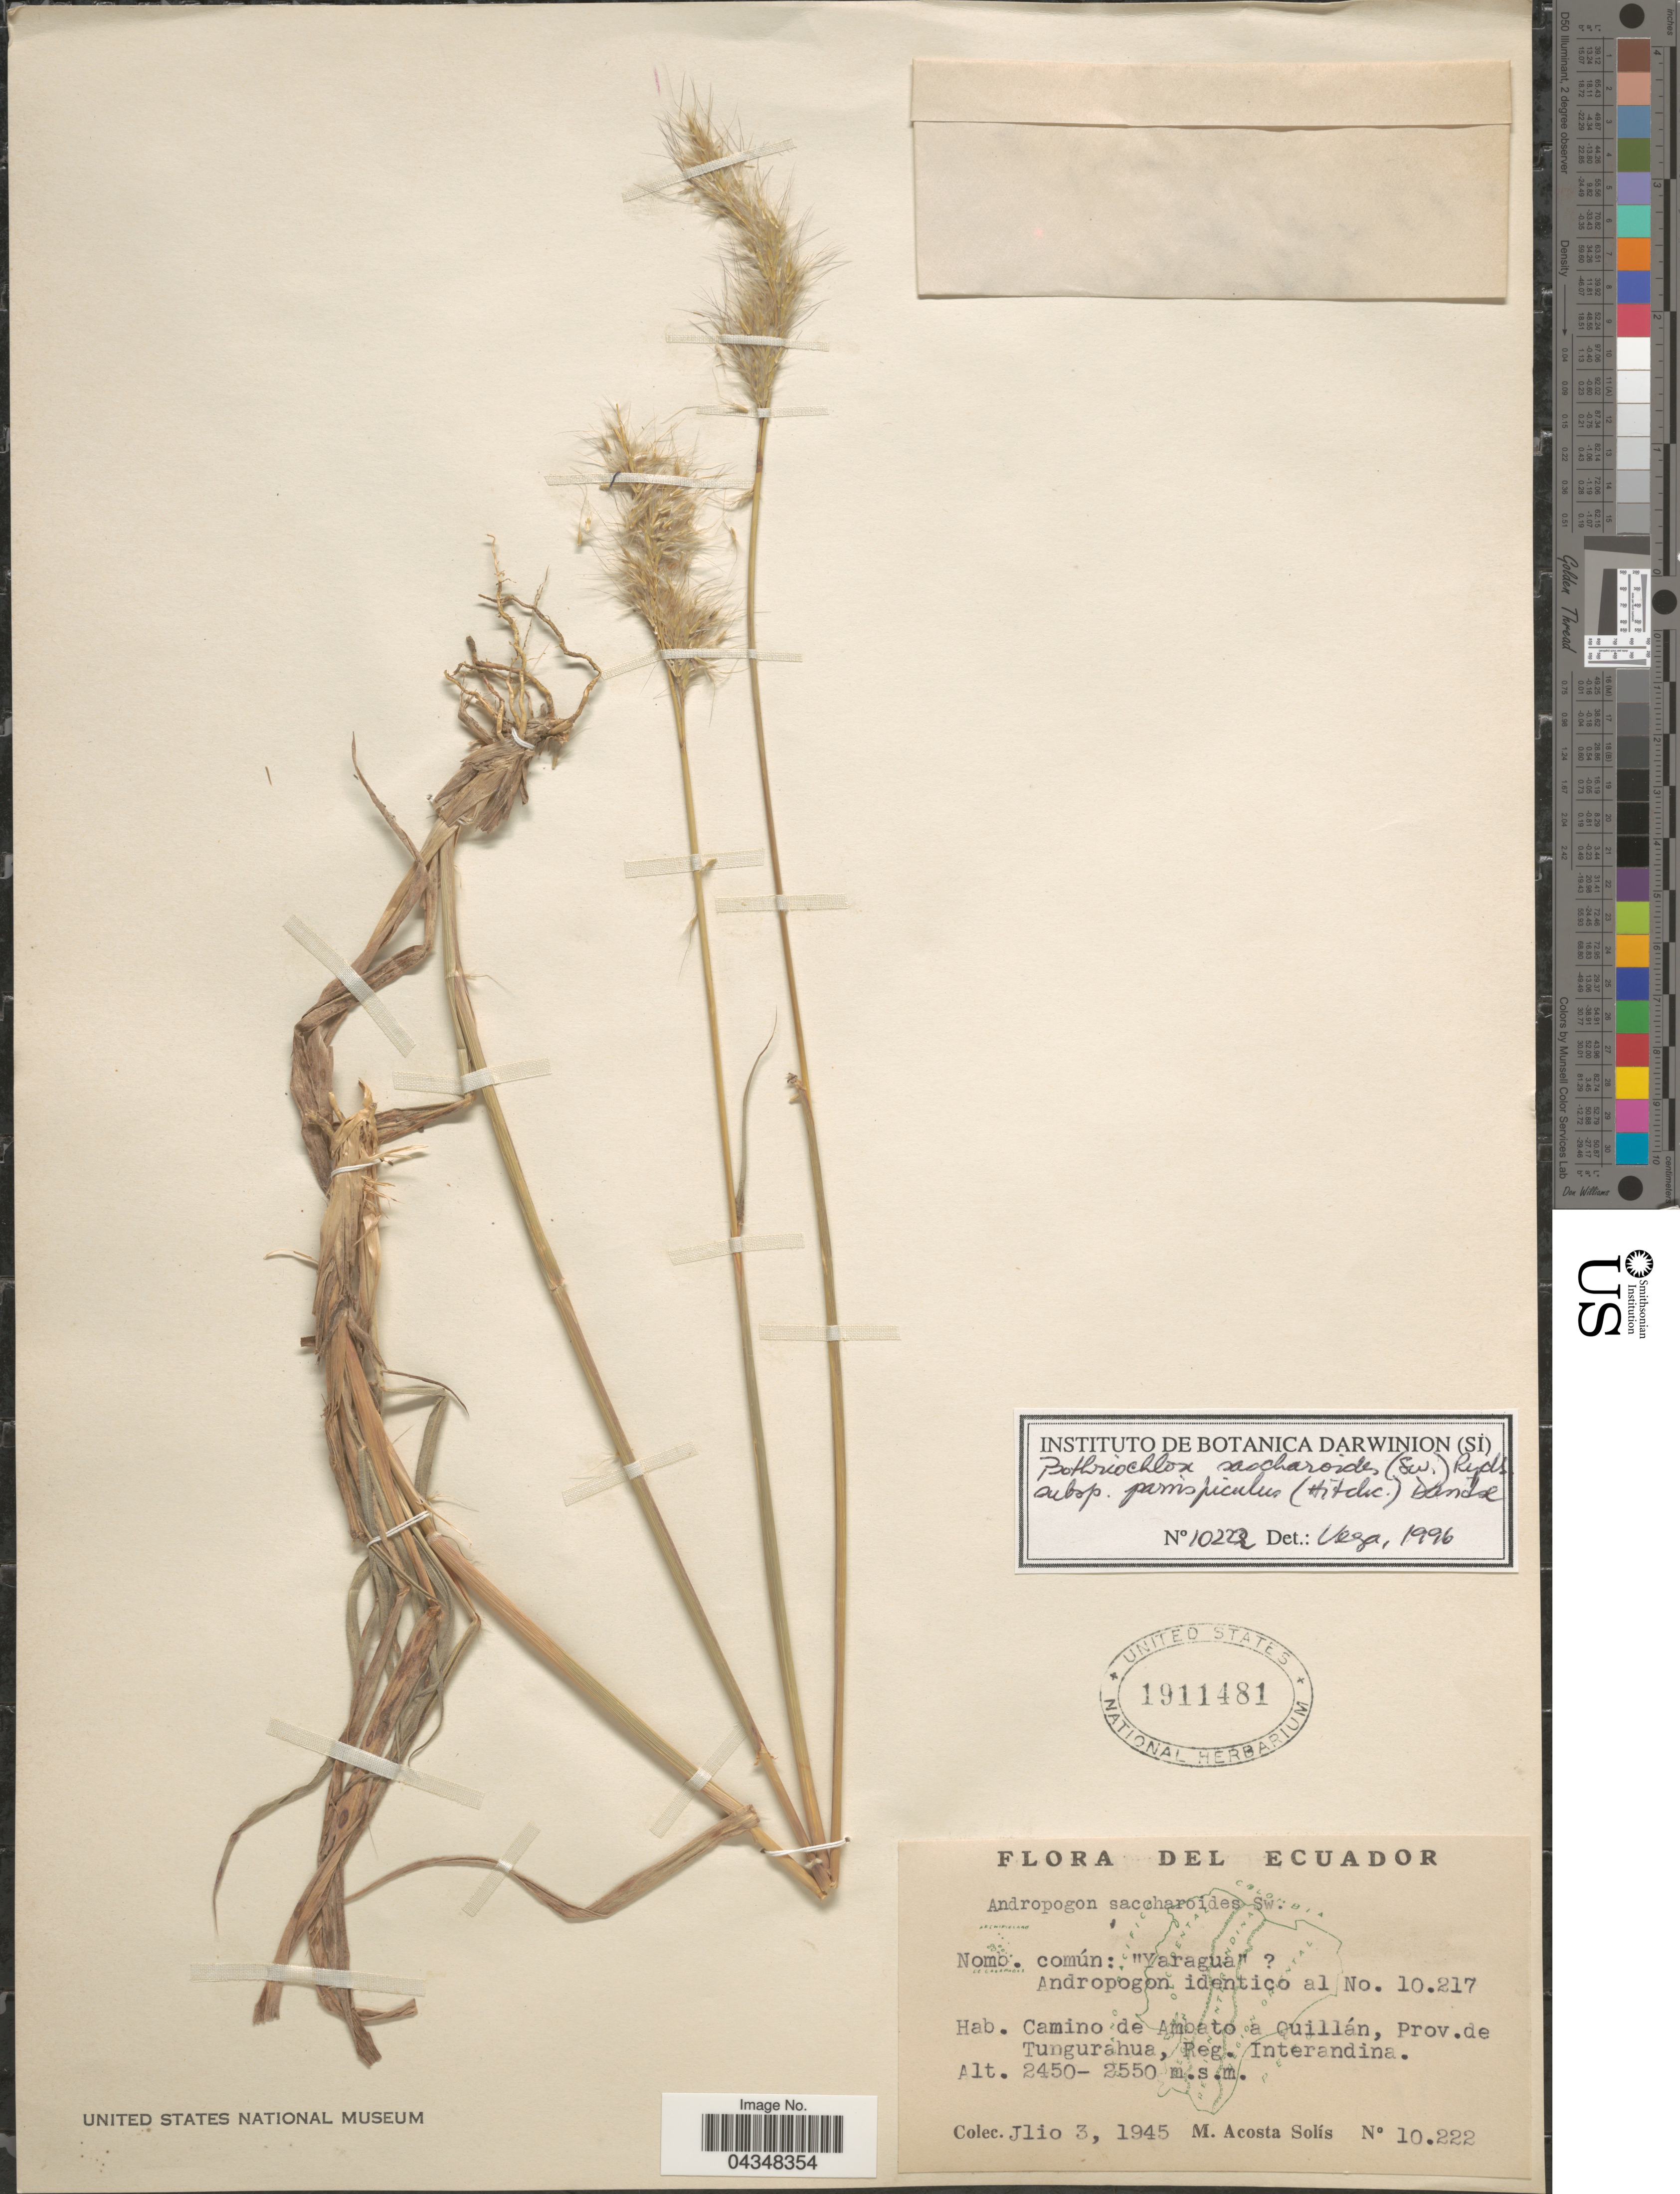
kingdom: Plantae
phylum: Tracheophyta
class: Liliopsida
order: Poales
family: Poaceae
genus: Bothriochloa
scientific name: Bothriochloa saccharoides var. parvispicula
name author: (Hitchc.) Tovar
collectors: M. Acosta Solis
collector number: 10222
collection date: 1945-07-03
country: Ecuador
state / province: Tungurahua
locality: Camino de Ambato a Quillán, Reg. Interandina.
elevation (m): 2450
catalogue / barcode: US 1911481